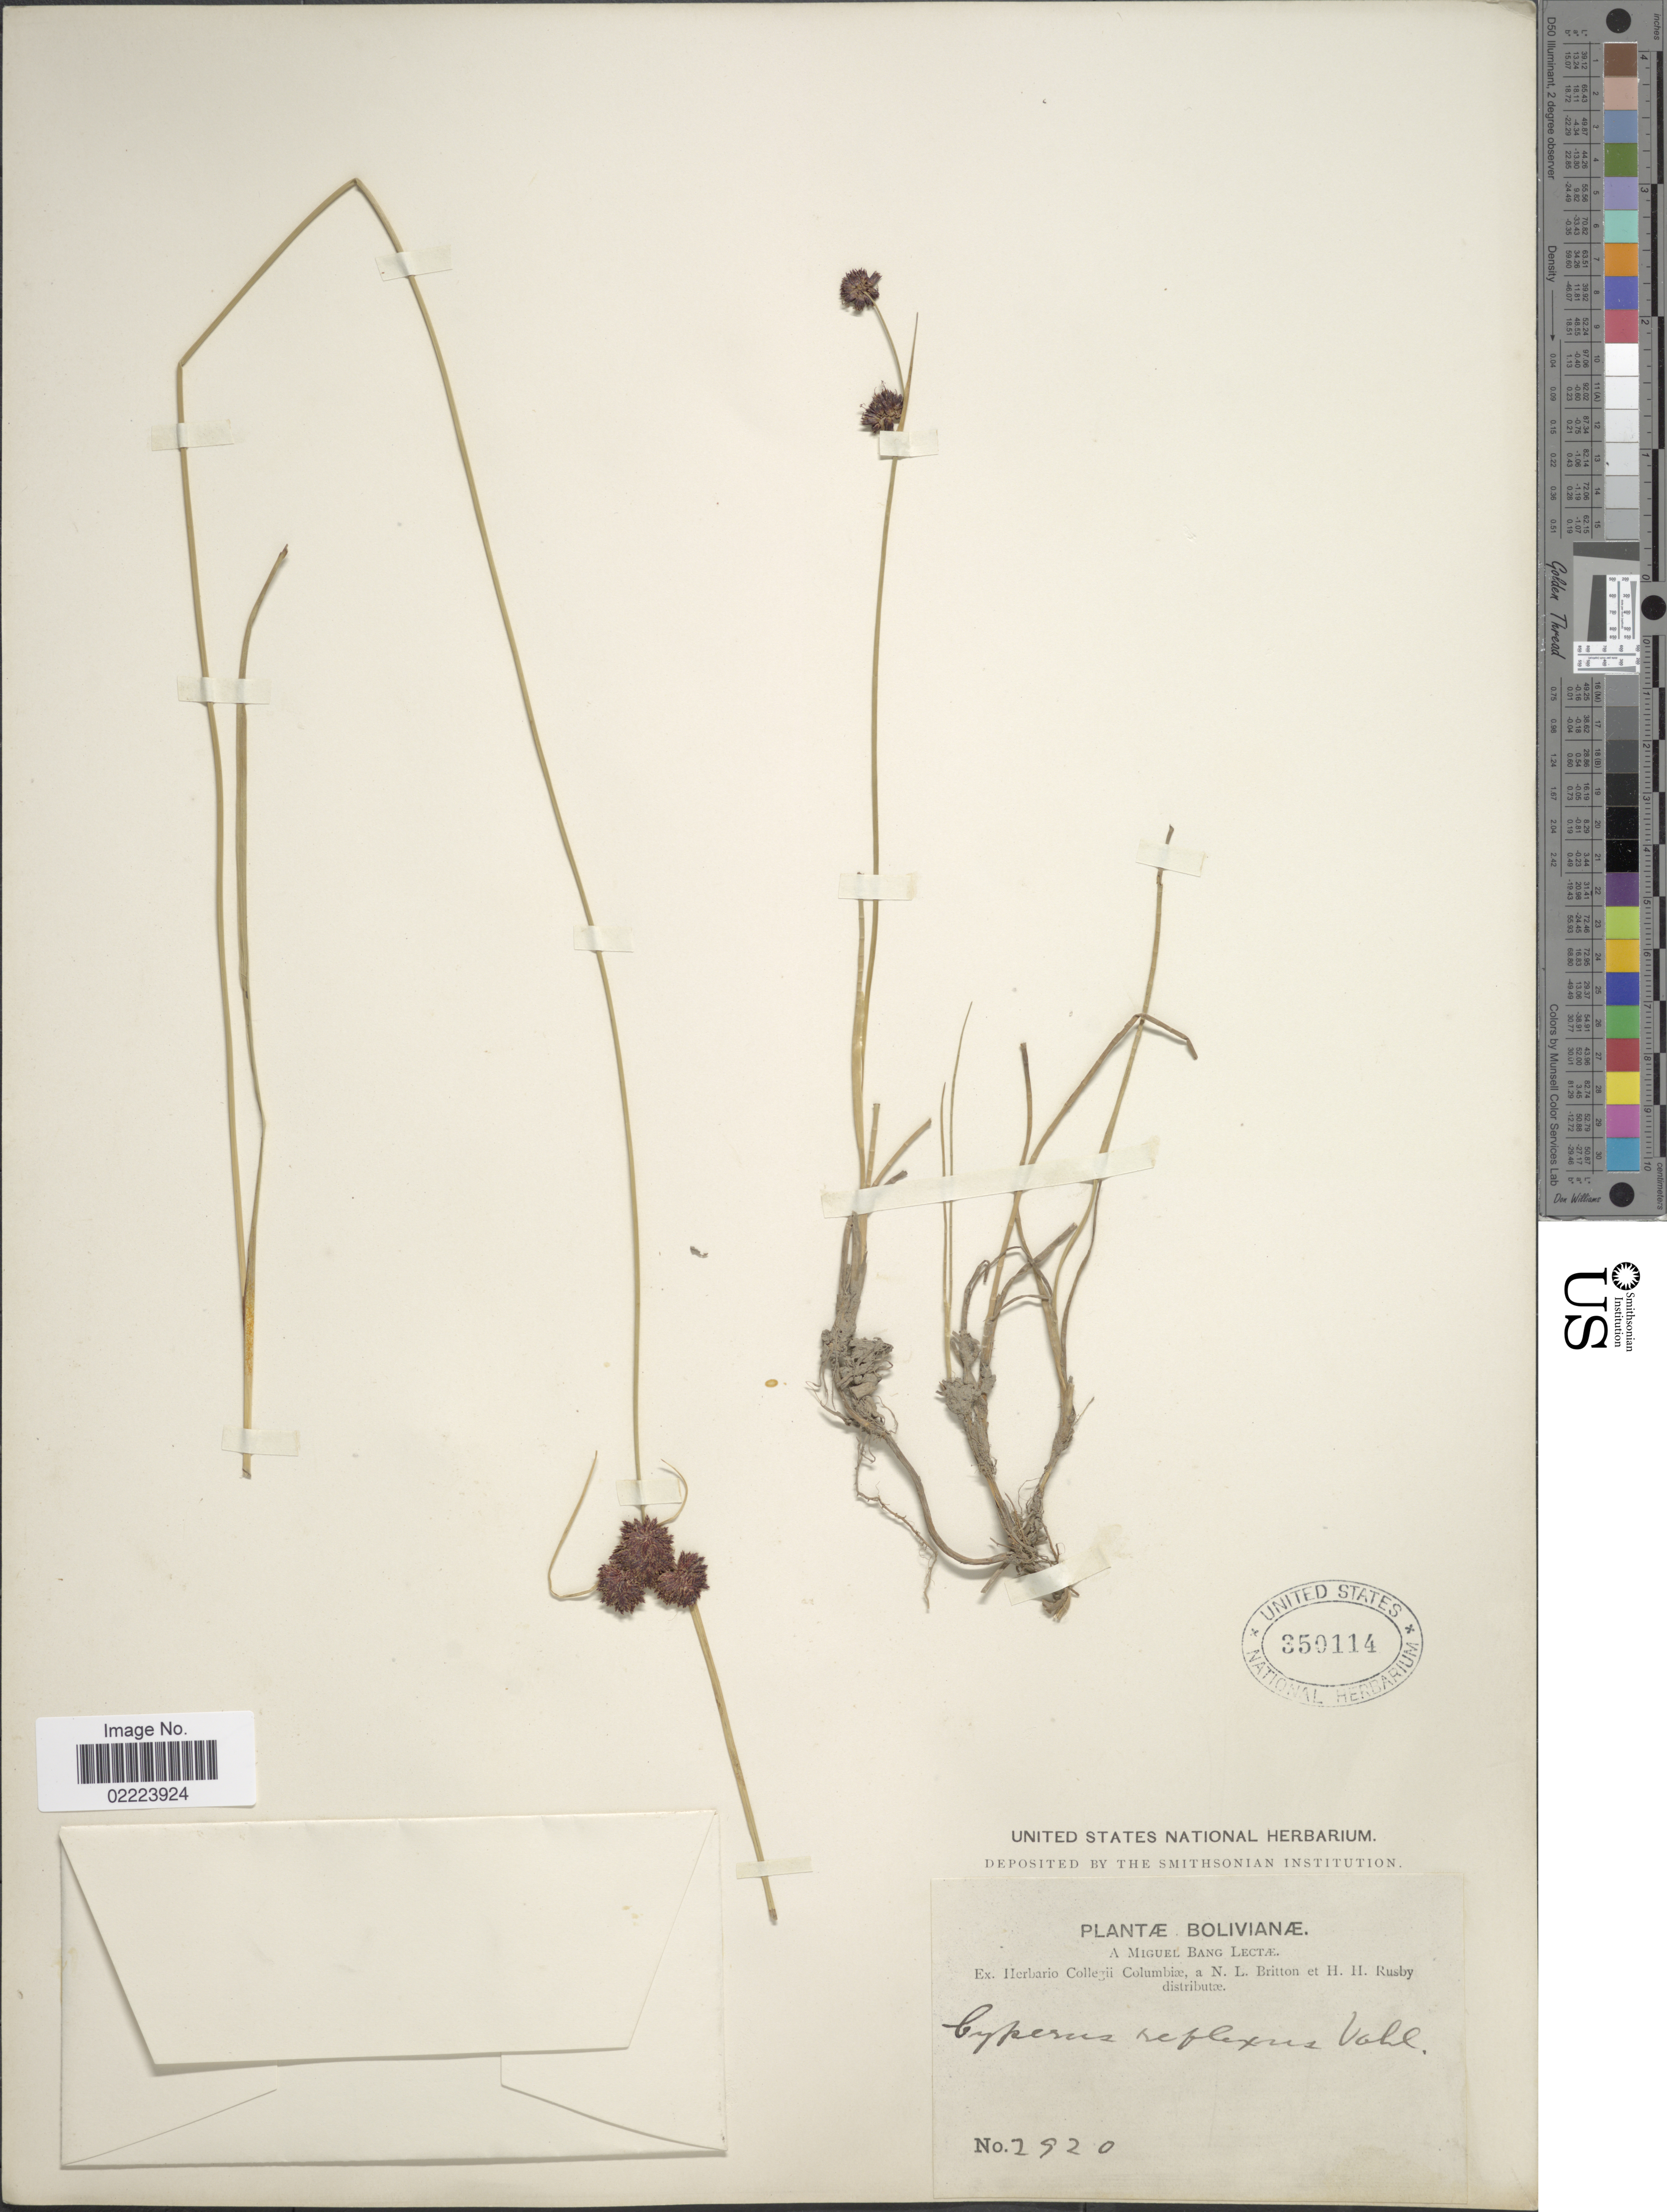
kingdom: Plantae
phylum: Tracheophyta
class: Liliopsida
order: Poales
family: Cyperaceae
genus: Cyperus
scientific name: Cyperus reflexus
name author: Vahl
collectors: M. Bang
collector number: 2920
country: Bolivia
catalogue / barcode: US 350114